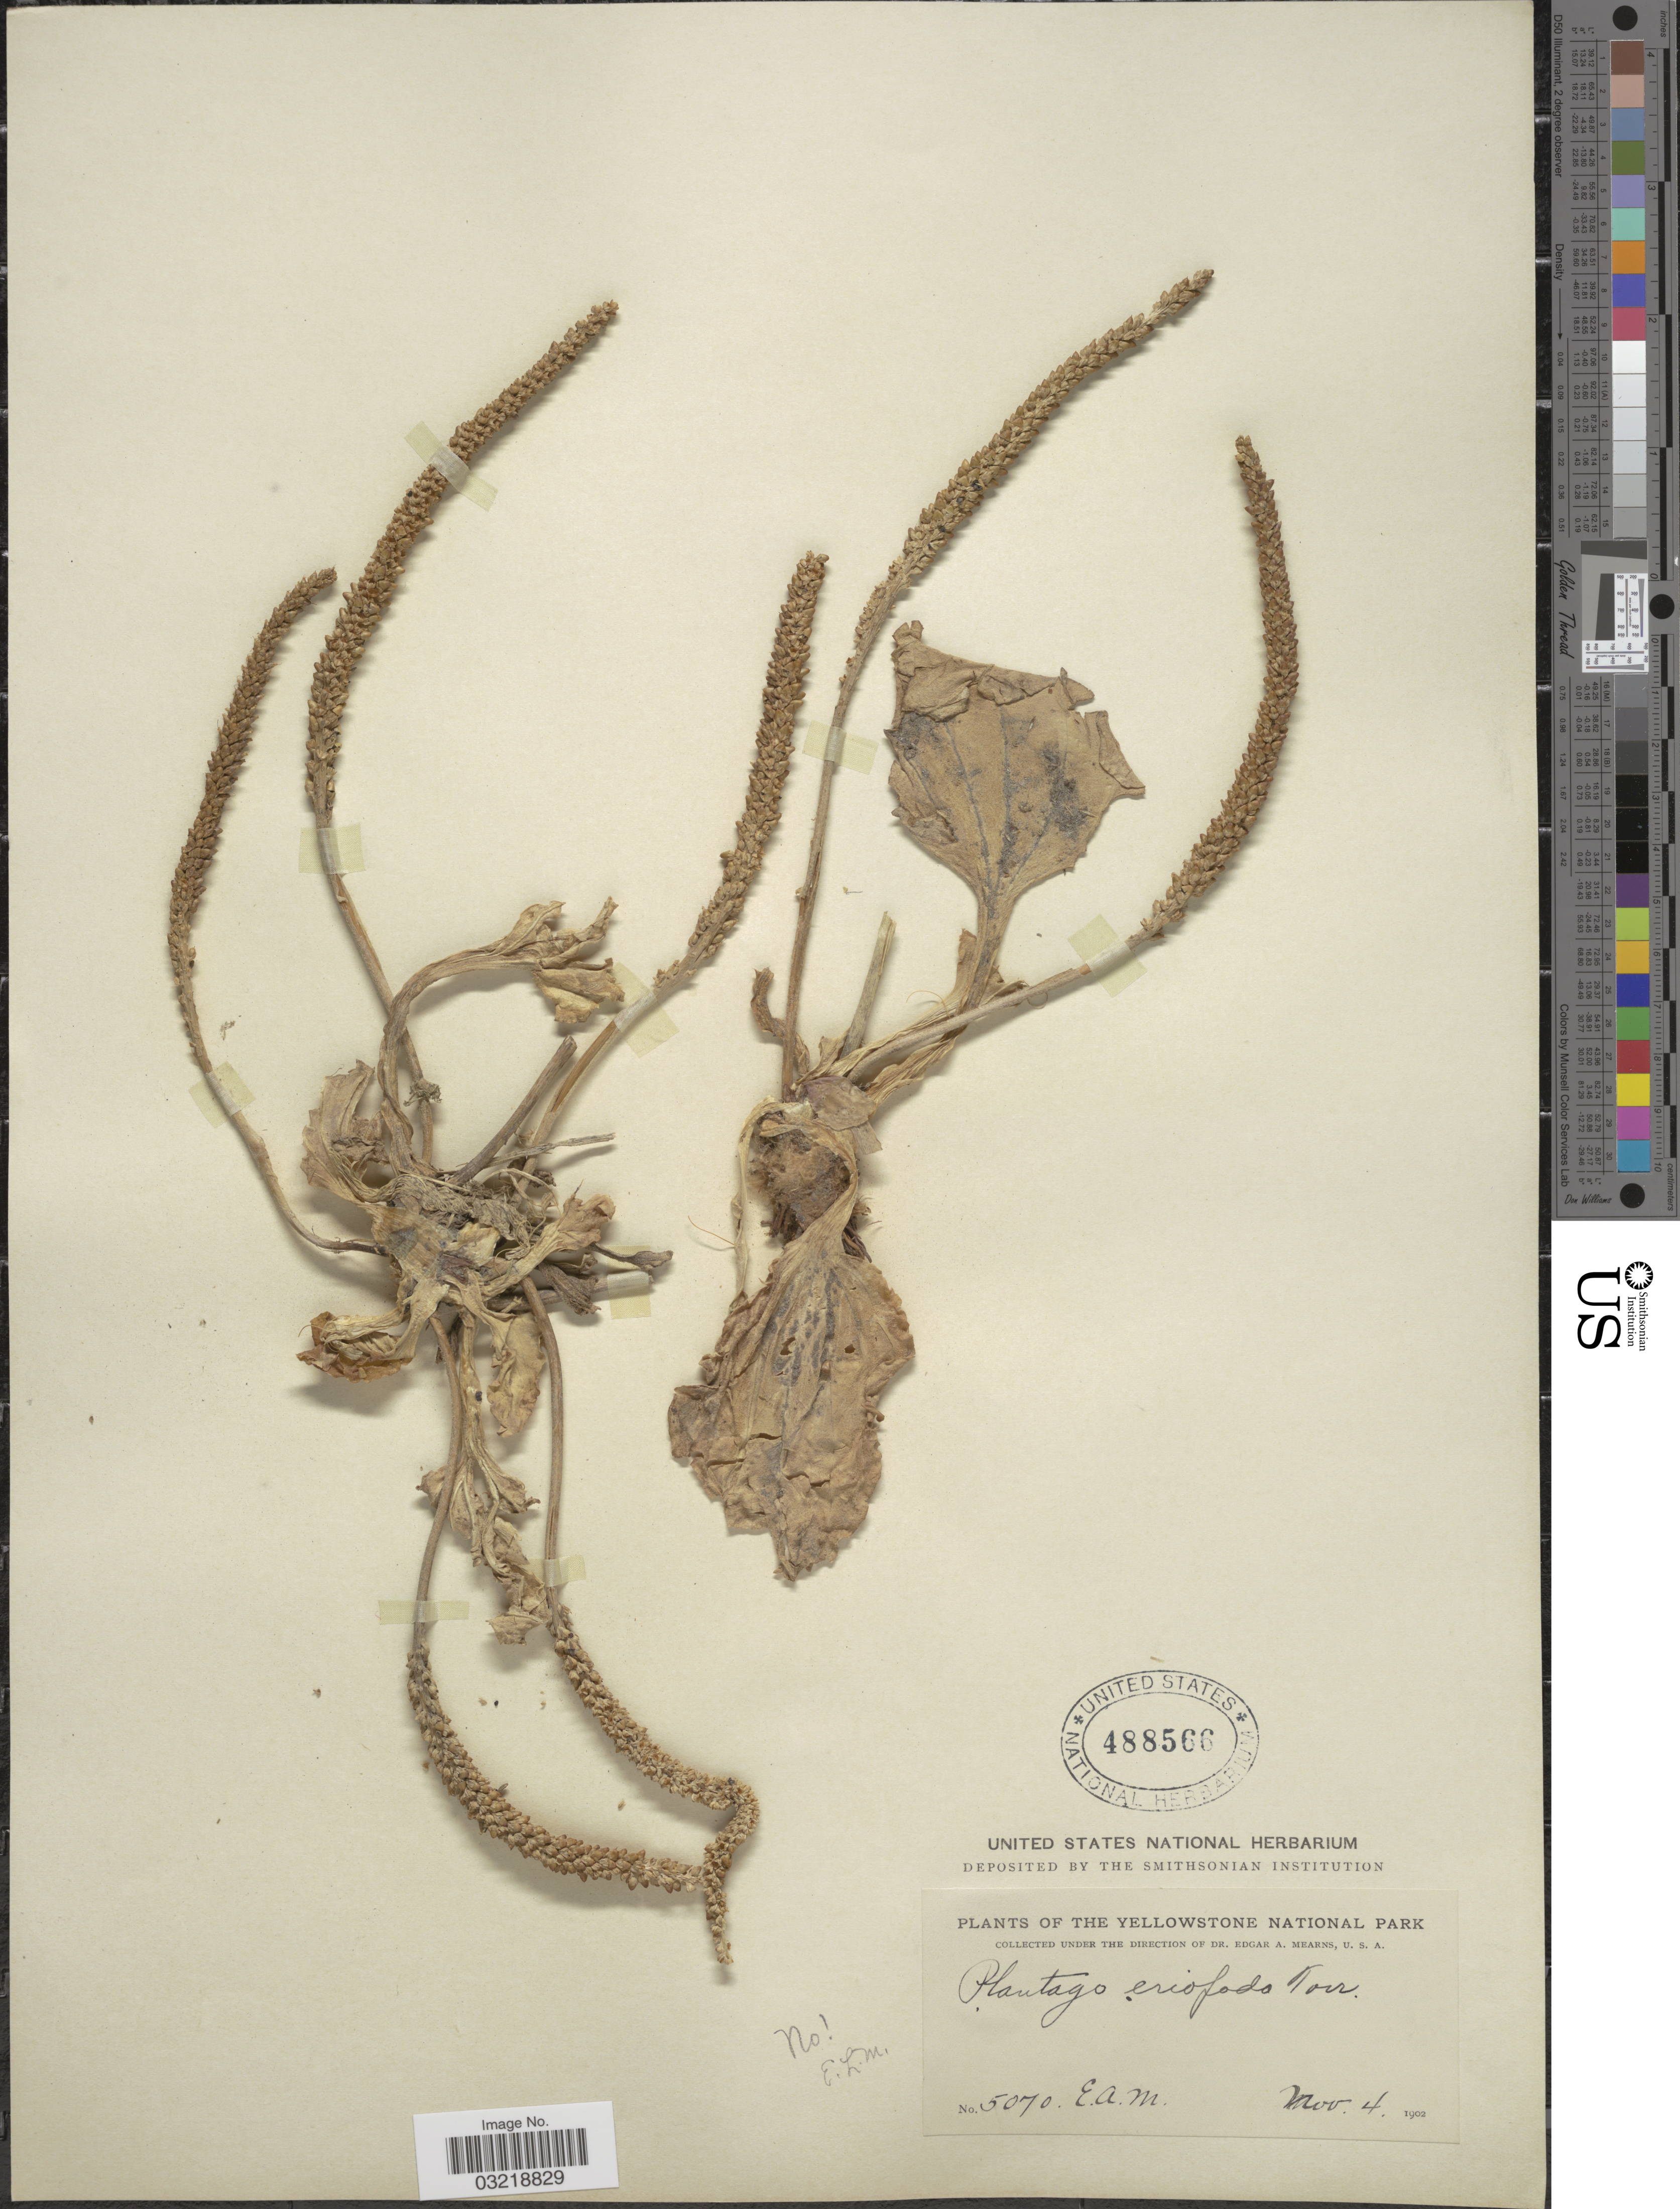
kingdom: Plantae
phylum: Tracheophyta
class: Magnoliopsida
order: Lamiales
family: Plantaginaceae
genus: Plantago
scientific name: Plantago major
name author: L.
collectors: E. A. Mearns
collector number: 5070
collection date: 1902-11-04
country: United States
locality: The Yellowstone National Park.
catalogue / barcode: US 488566